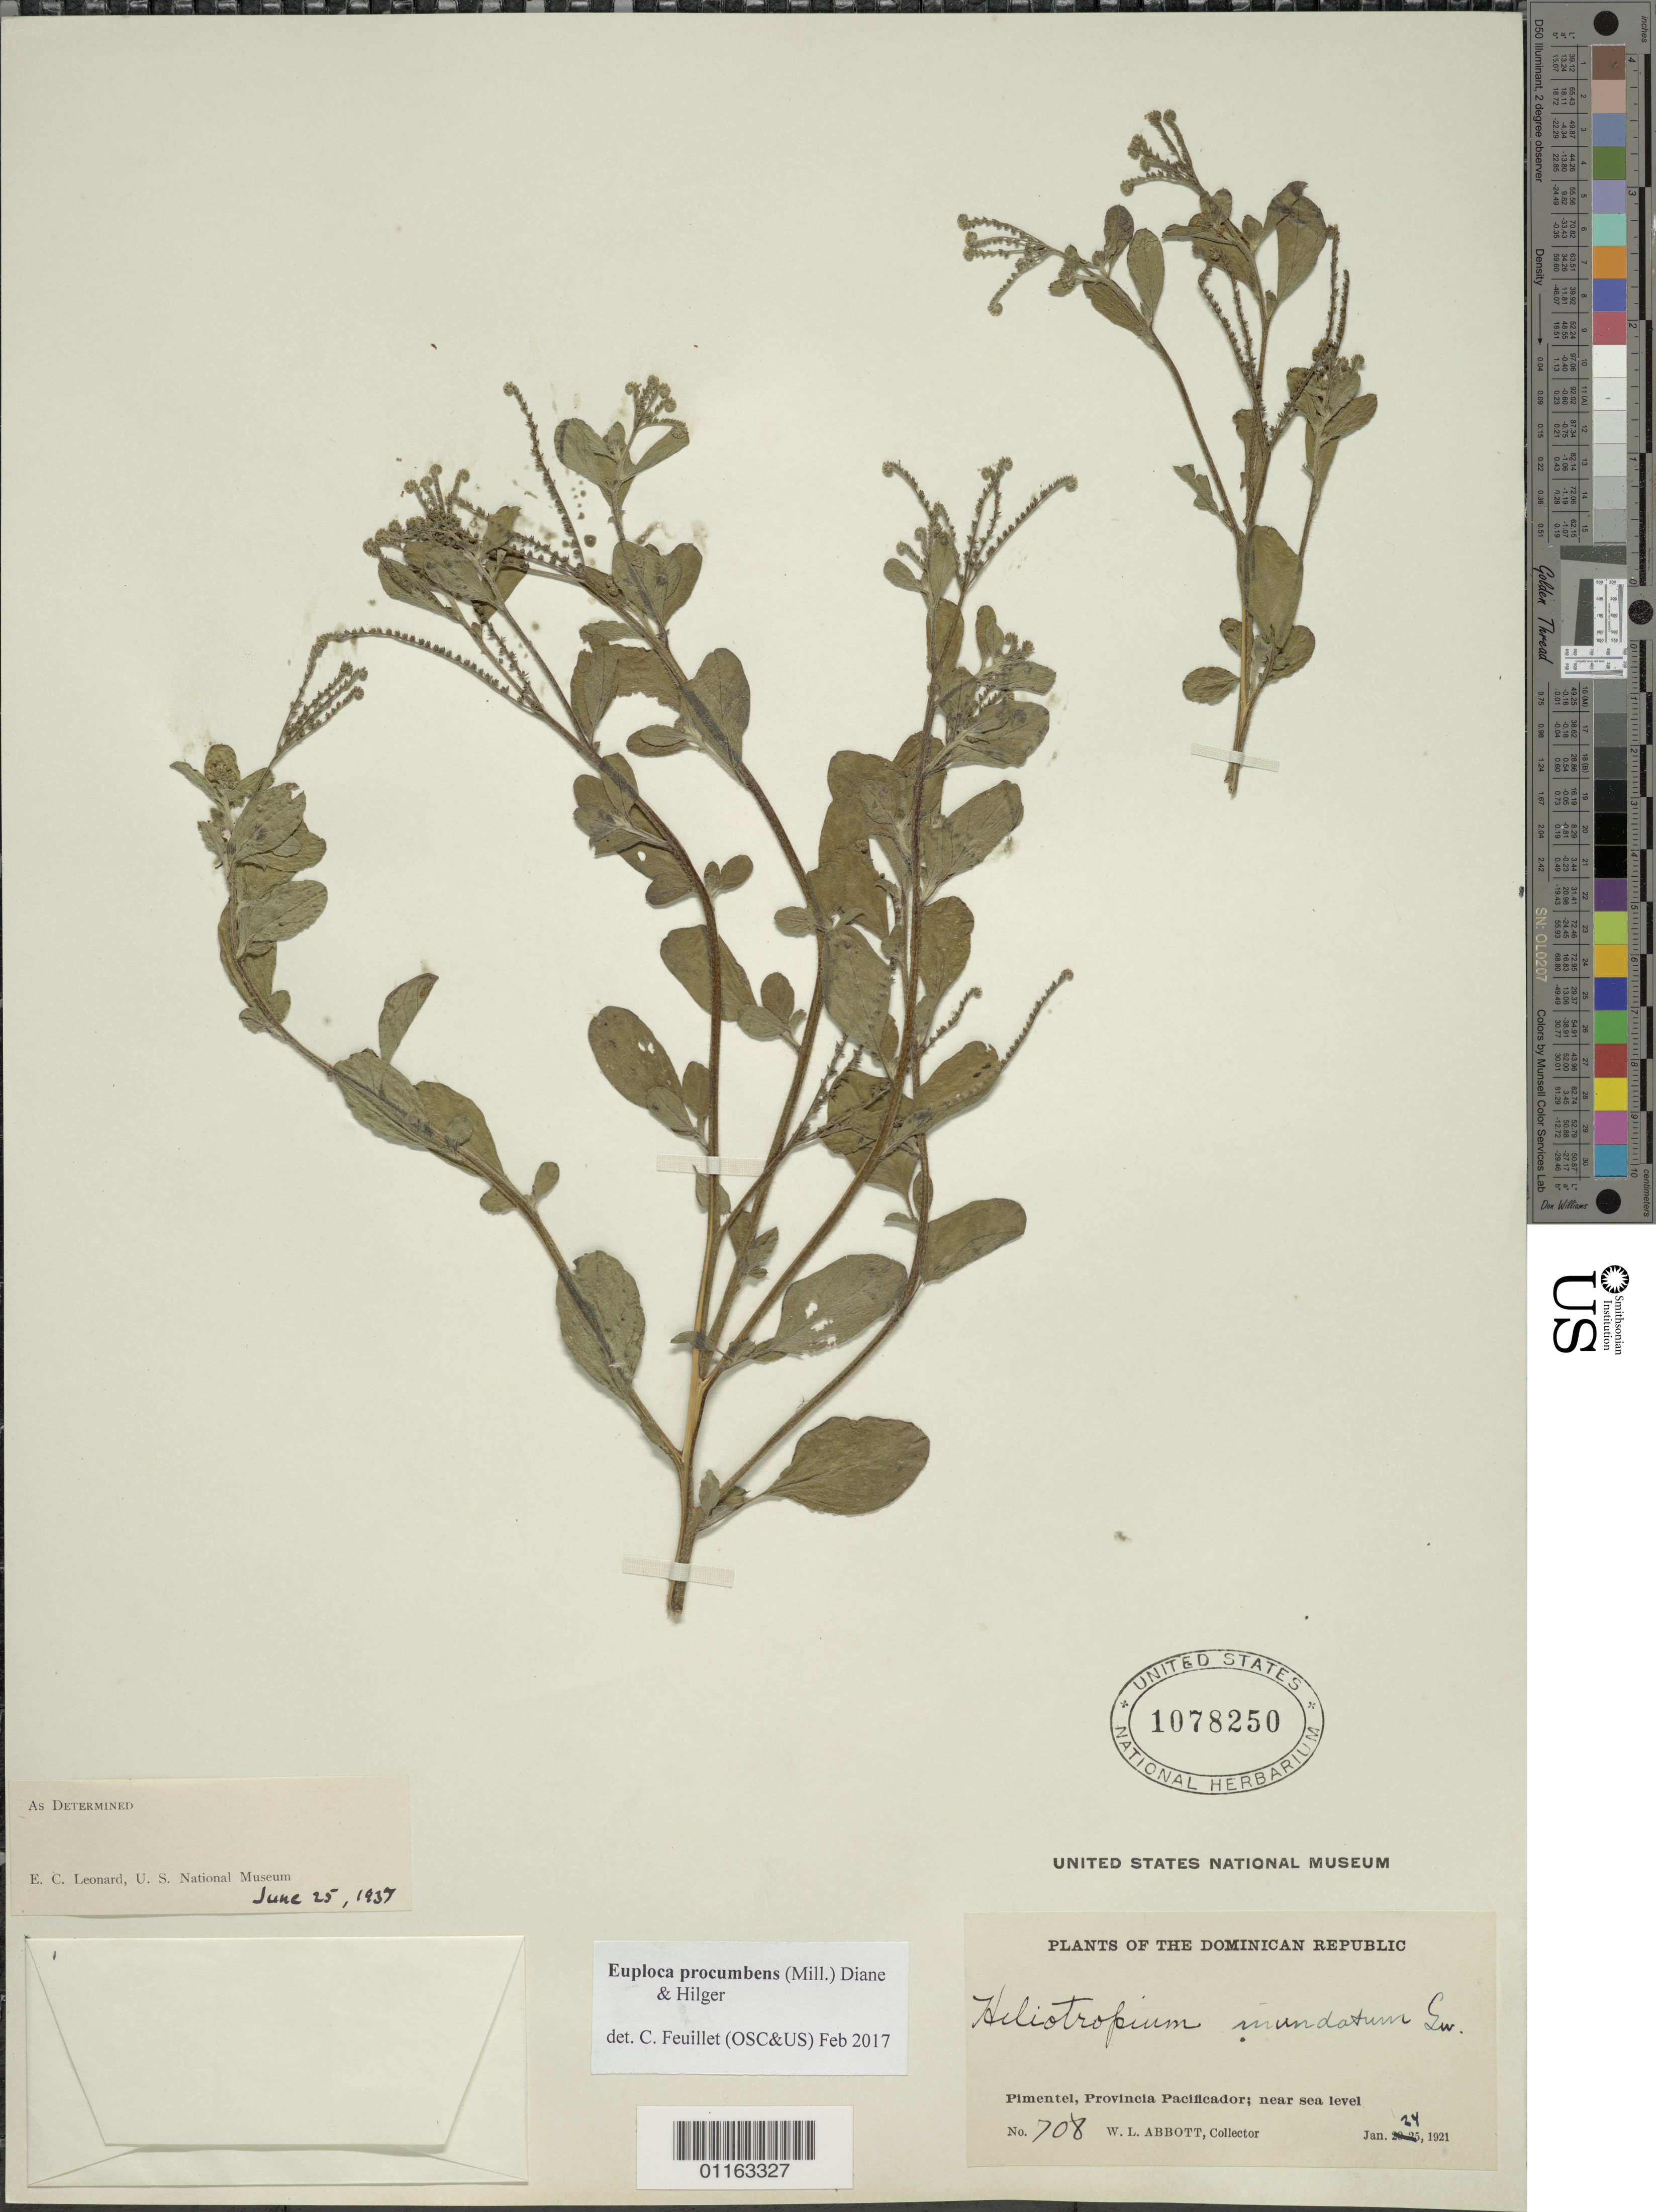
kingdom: Plantae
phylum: Tracheophyta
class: Magnoliopsida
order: Boraginales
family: Heliotropiaceae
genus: Euploca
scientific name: Euploca procumbens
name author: (Mill.) Diane & Hilger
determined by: Feuillet, C.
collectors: W. L. Abbott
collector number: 708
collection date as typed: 24 Jan 1921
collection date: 1921-01-24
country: Dominican Republic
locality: Pimentel, Provincia Paciflcador; near sea-level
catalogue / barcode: US 1078250